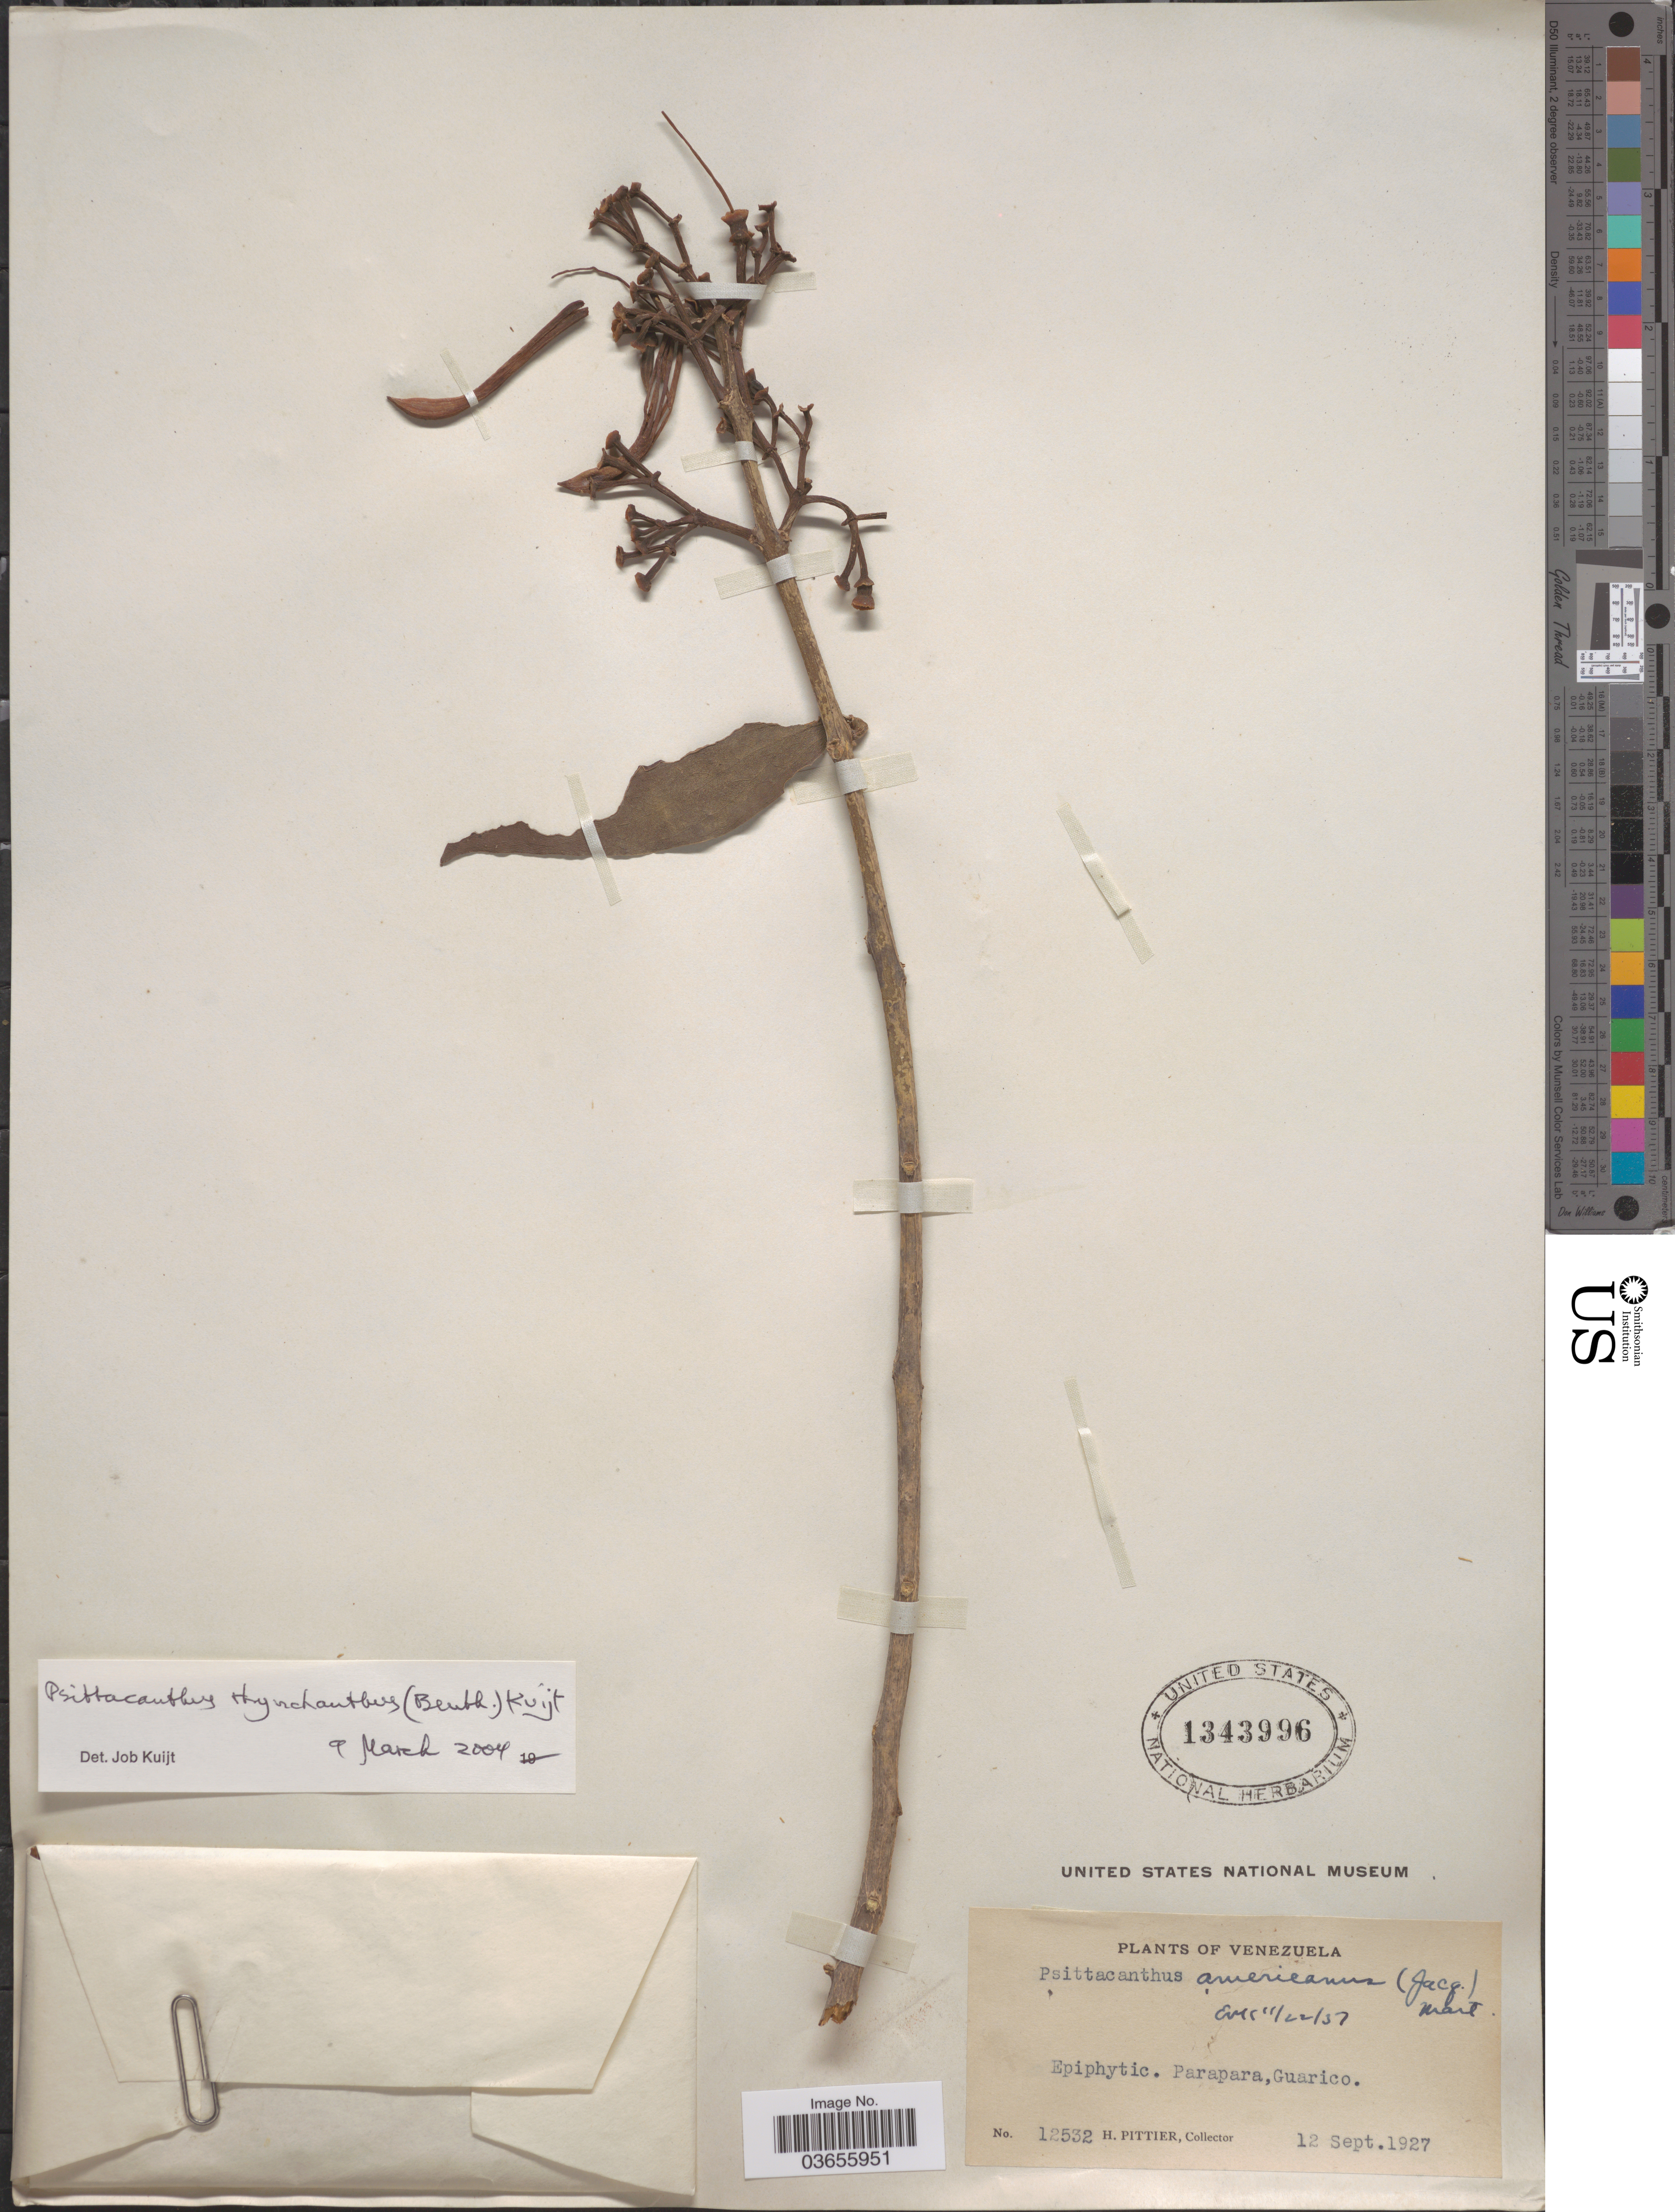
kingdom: Plantae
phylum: Tracheophyta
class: Magnoliopsida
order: Santalales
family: Loranthaceae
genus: Psittacanthus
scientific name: Psittacanthus rhynchanthus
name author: (Benth.) Kuijt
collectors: H. F. Pittier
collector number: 12532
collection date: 1927-09-12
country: Venezuela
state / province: Guárico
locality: Parapara.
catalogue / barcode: US 1343996